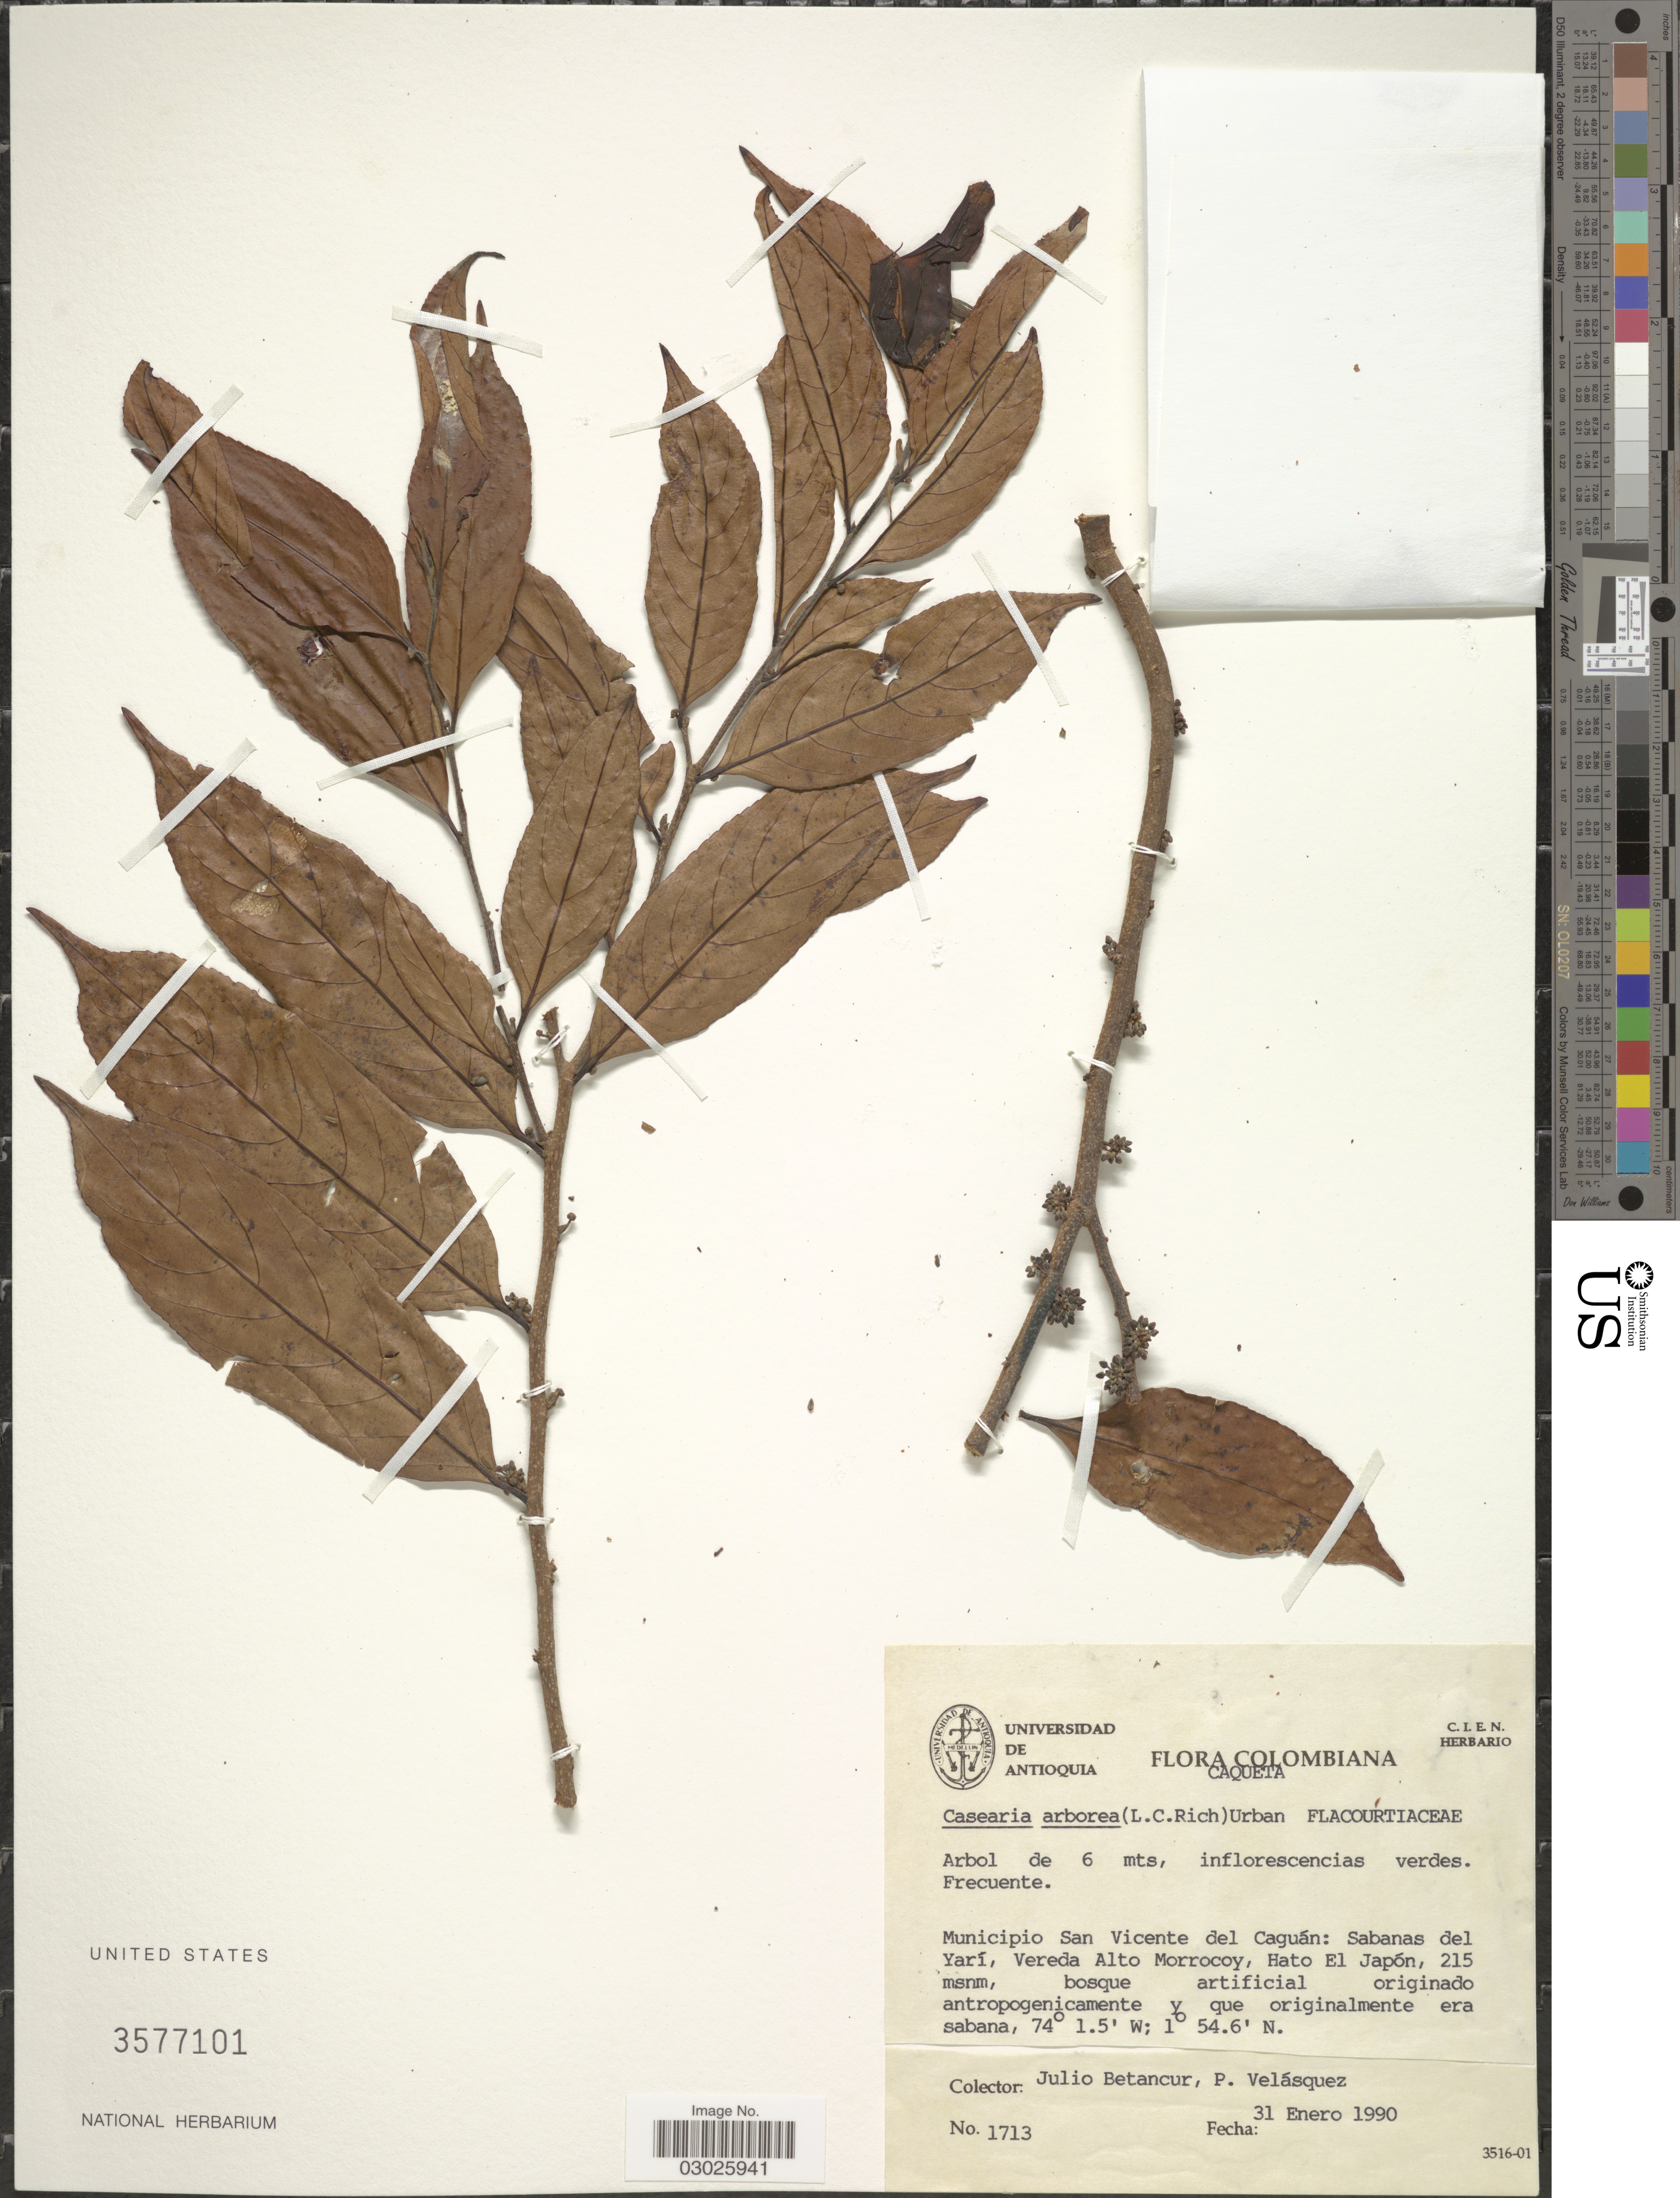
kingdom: Plantae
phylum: Tracheophyta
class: Magnoliopsida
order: Malpighiales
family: Salicaceae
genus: Casearia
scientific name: Casearia arborea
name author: (Rich.) Urb.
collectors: J. Betancur & P. Velasquez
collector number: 1713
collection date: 1990-01-31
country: Colombia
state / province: Caquetá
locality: Municipio San Vicente del Caguán: Sabanas del Yarí, Vereda Alto Morrocoy, Hato El Japón.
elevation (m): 215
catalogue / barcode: US 3577101